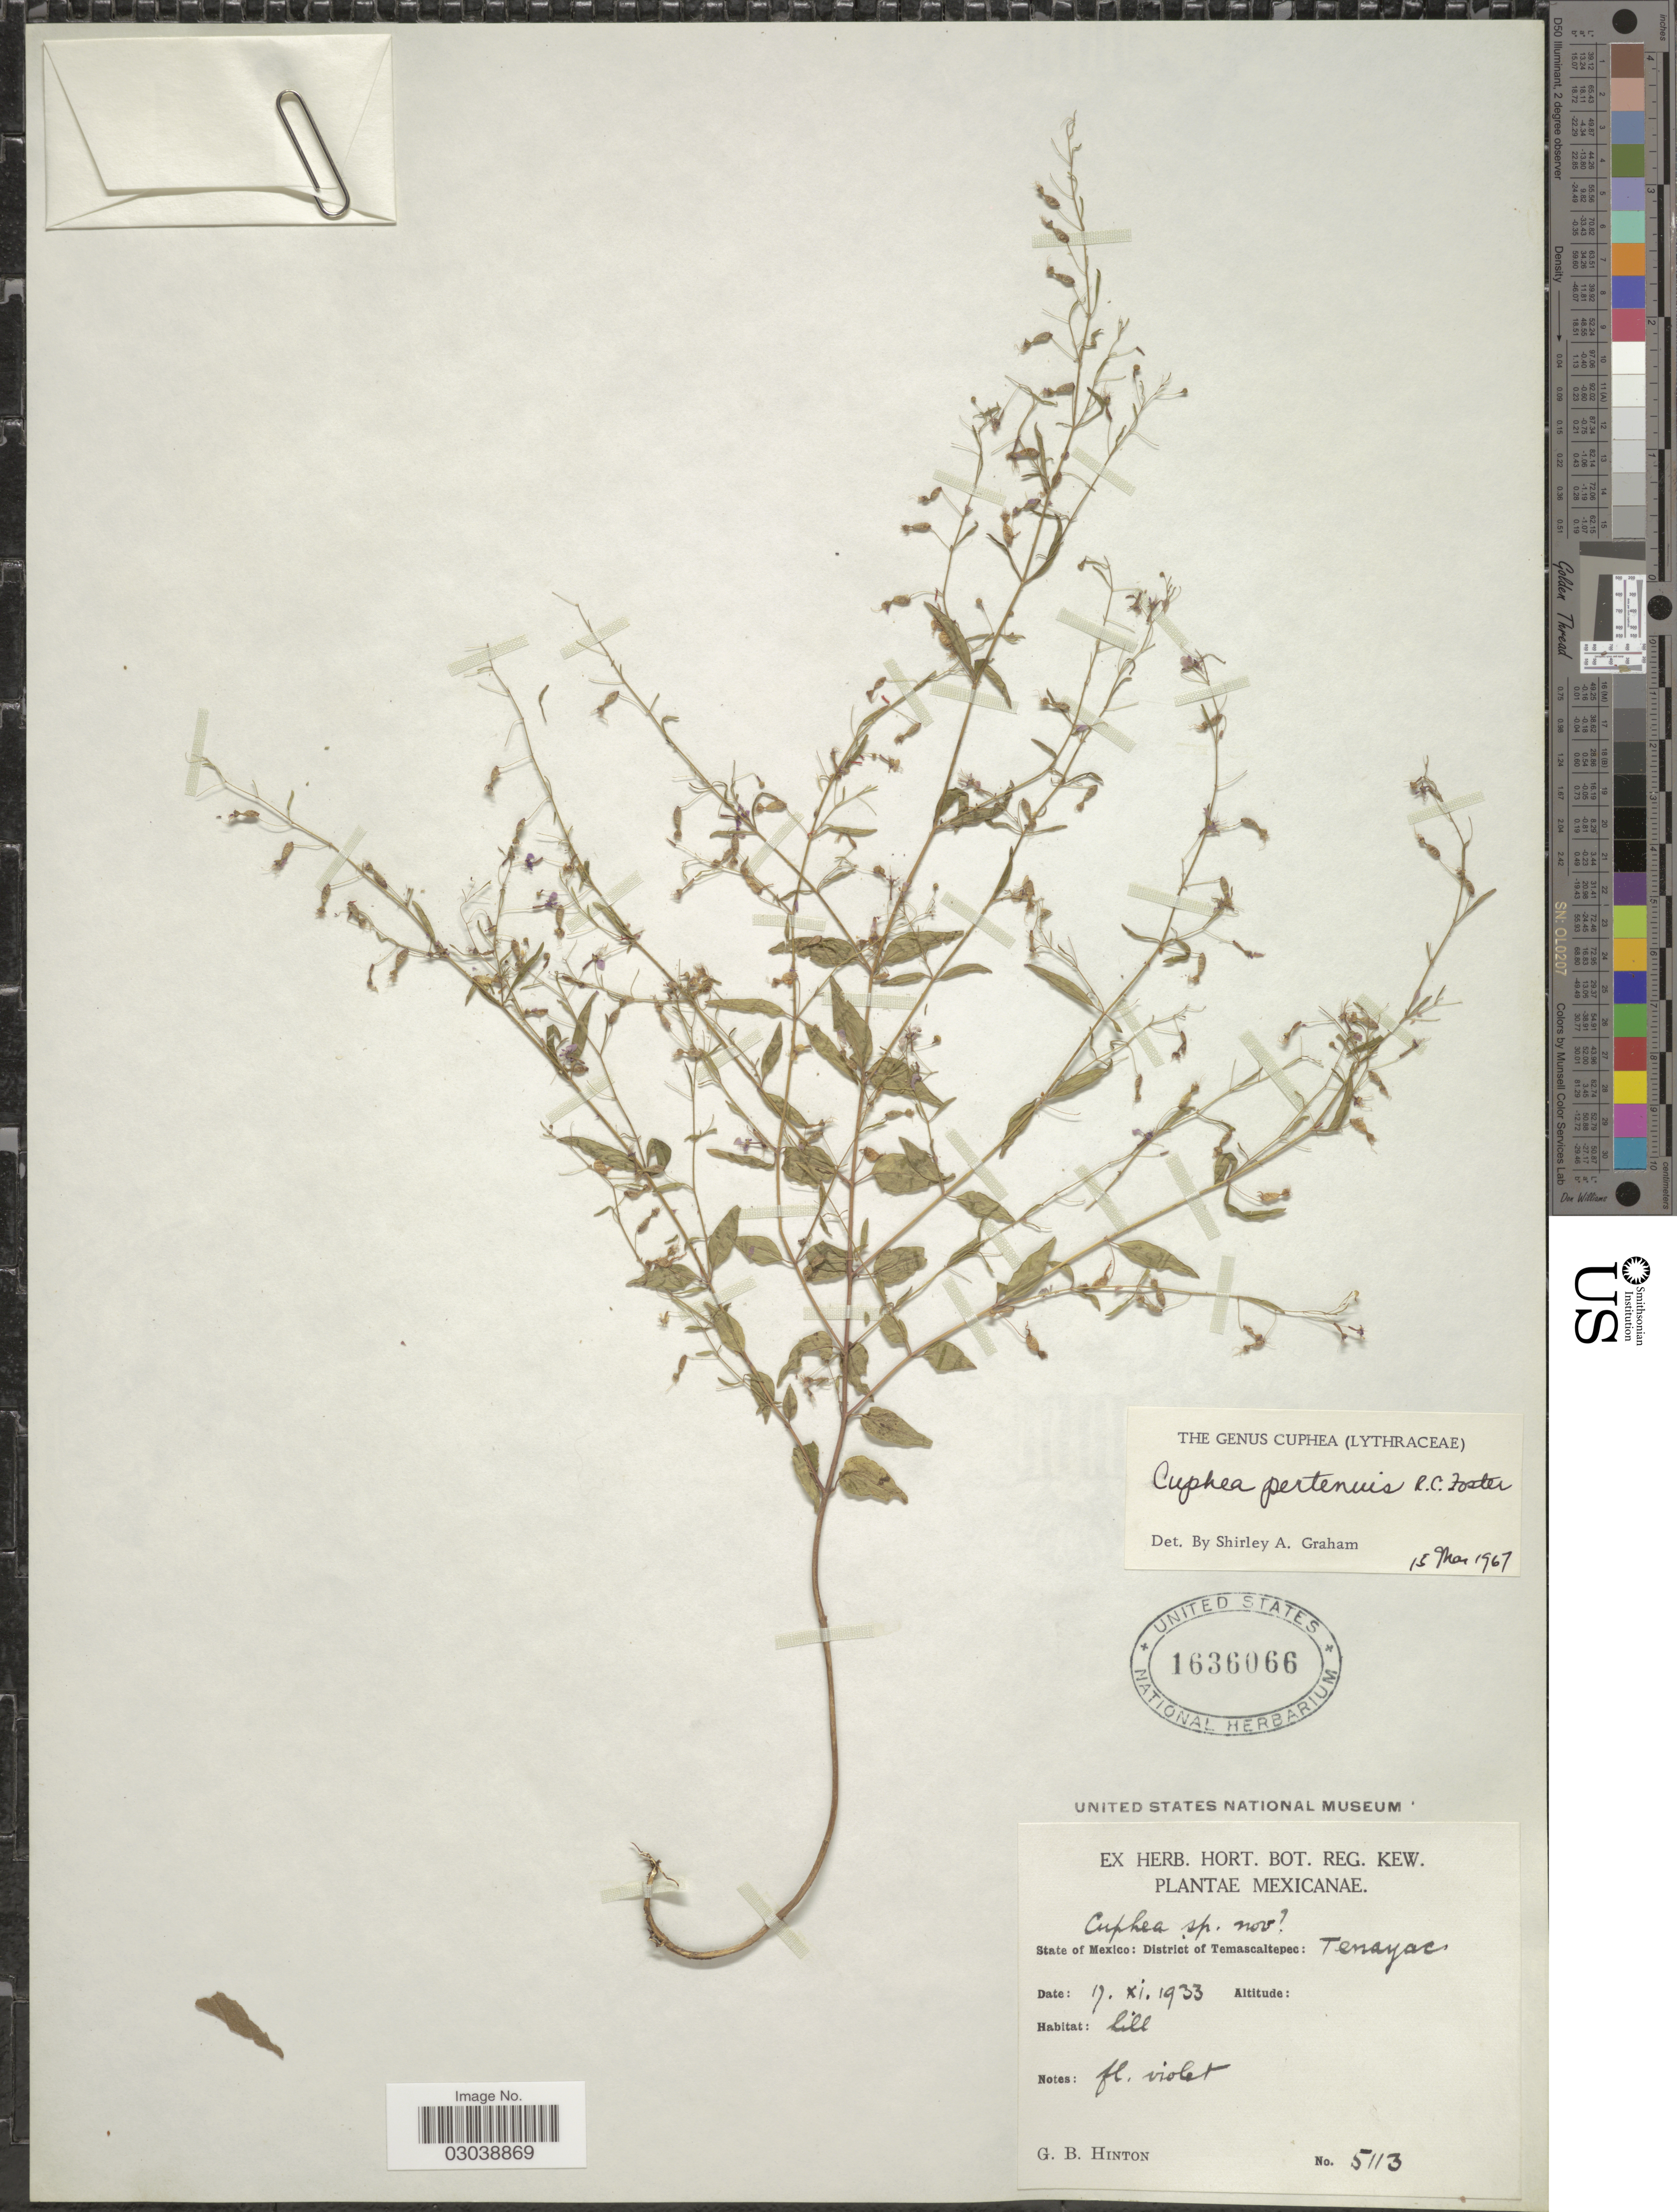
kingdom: Plantae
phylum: Tracheophyta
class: Magnoliopsida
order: Myrtales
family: Lythraceae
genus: Cuphea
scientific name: Cuphea pertenuis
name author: R.C. Foster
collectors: G. B. Hinton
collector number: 5113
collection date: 1933-11-17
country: Mexico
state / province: México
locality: District of Temascaltepec: Tenayac.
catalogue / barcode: US 1636066